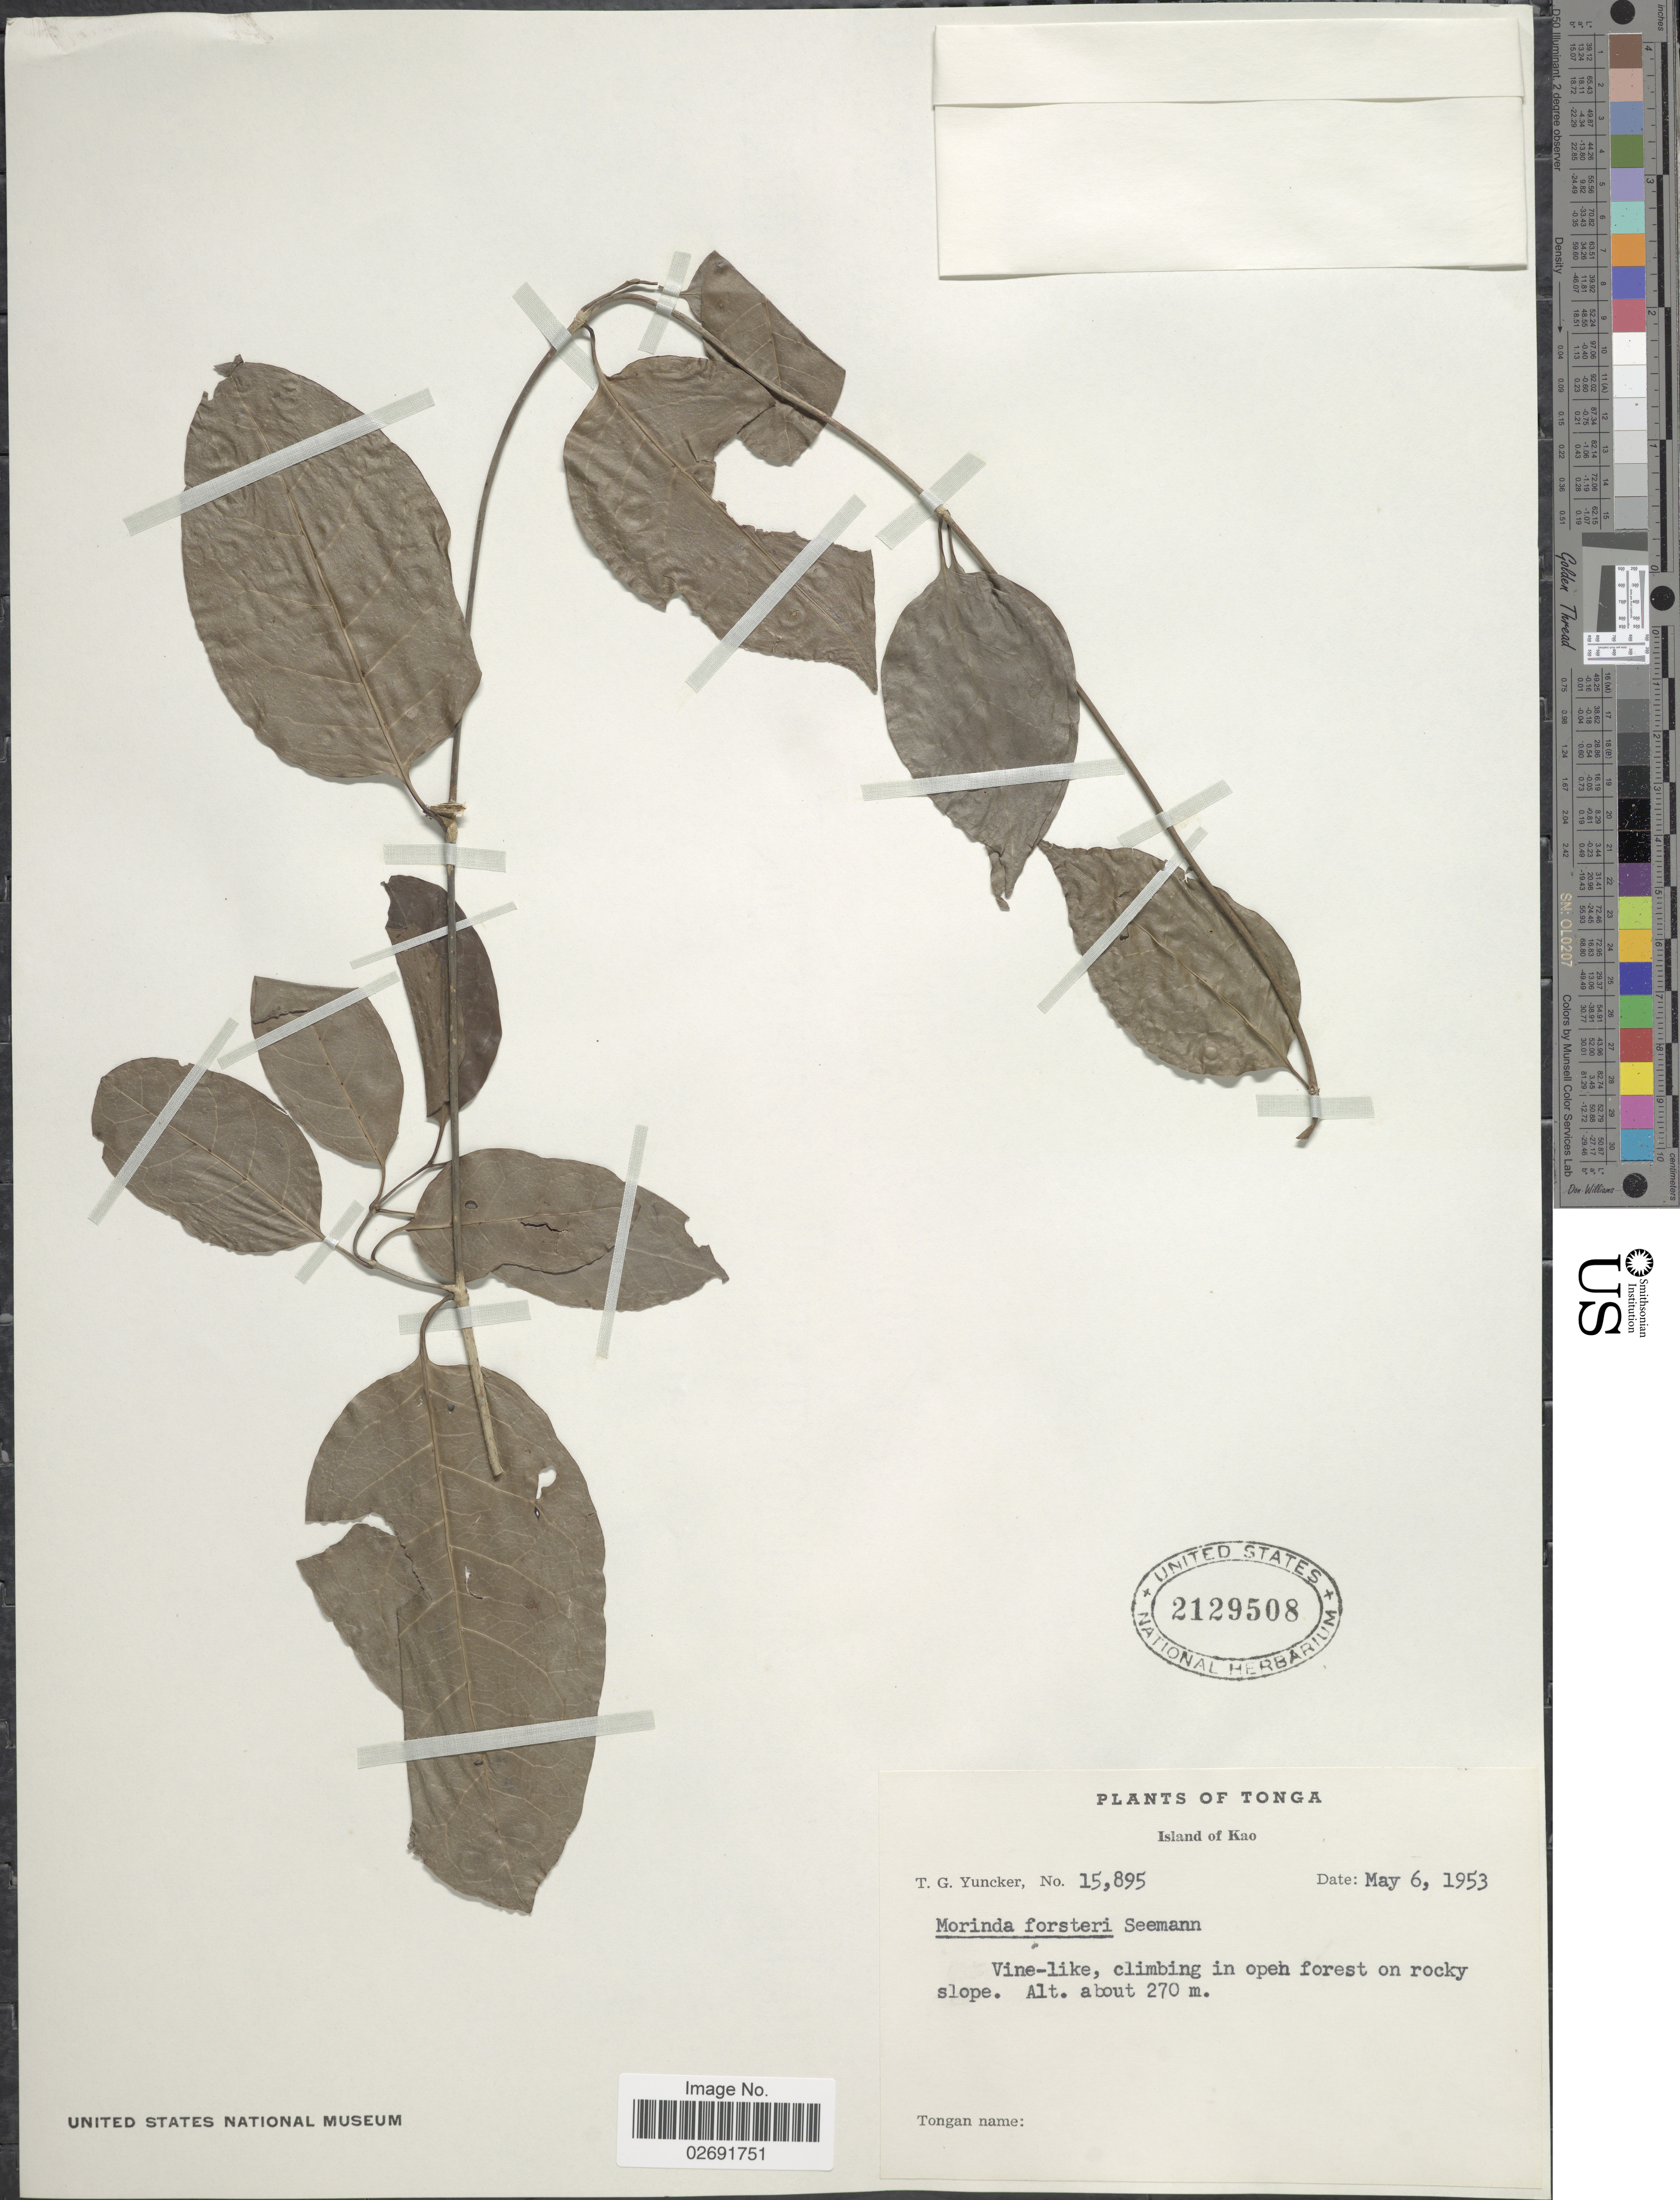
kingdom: Plantae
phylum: Tracheophyta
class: Magnoliopsida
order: Gentianales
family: Rubiaceae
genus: Gynochthodes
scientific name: Gynochthodes umbellata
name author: (L.) Razafim. & B. Bremer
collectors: T. G. Yuncker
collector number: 15895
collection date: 1953-05-06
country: Tonga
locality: Island of Kao.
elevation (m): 270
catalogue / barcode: US 2129508